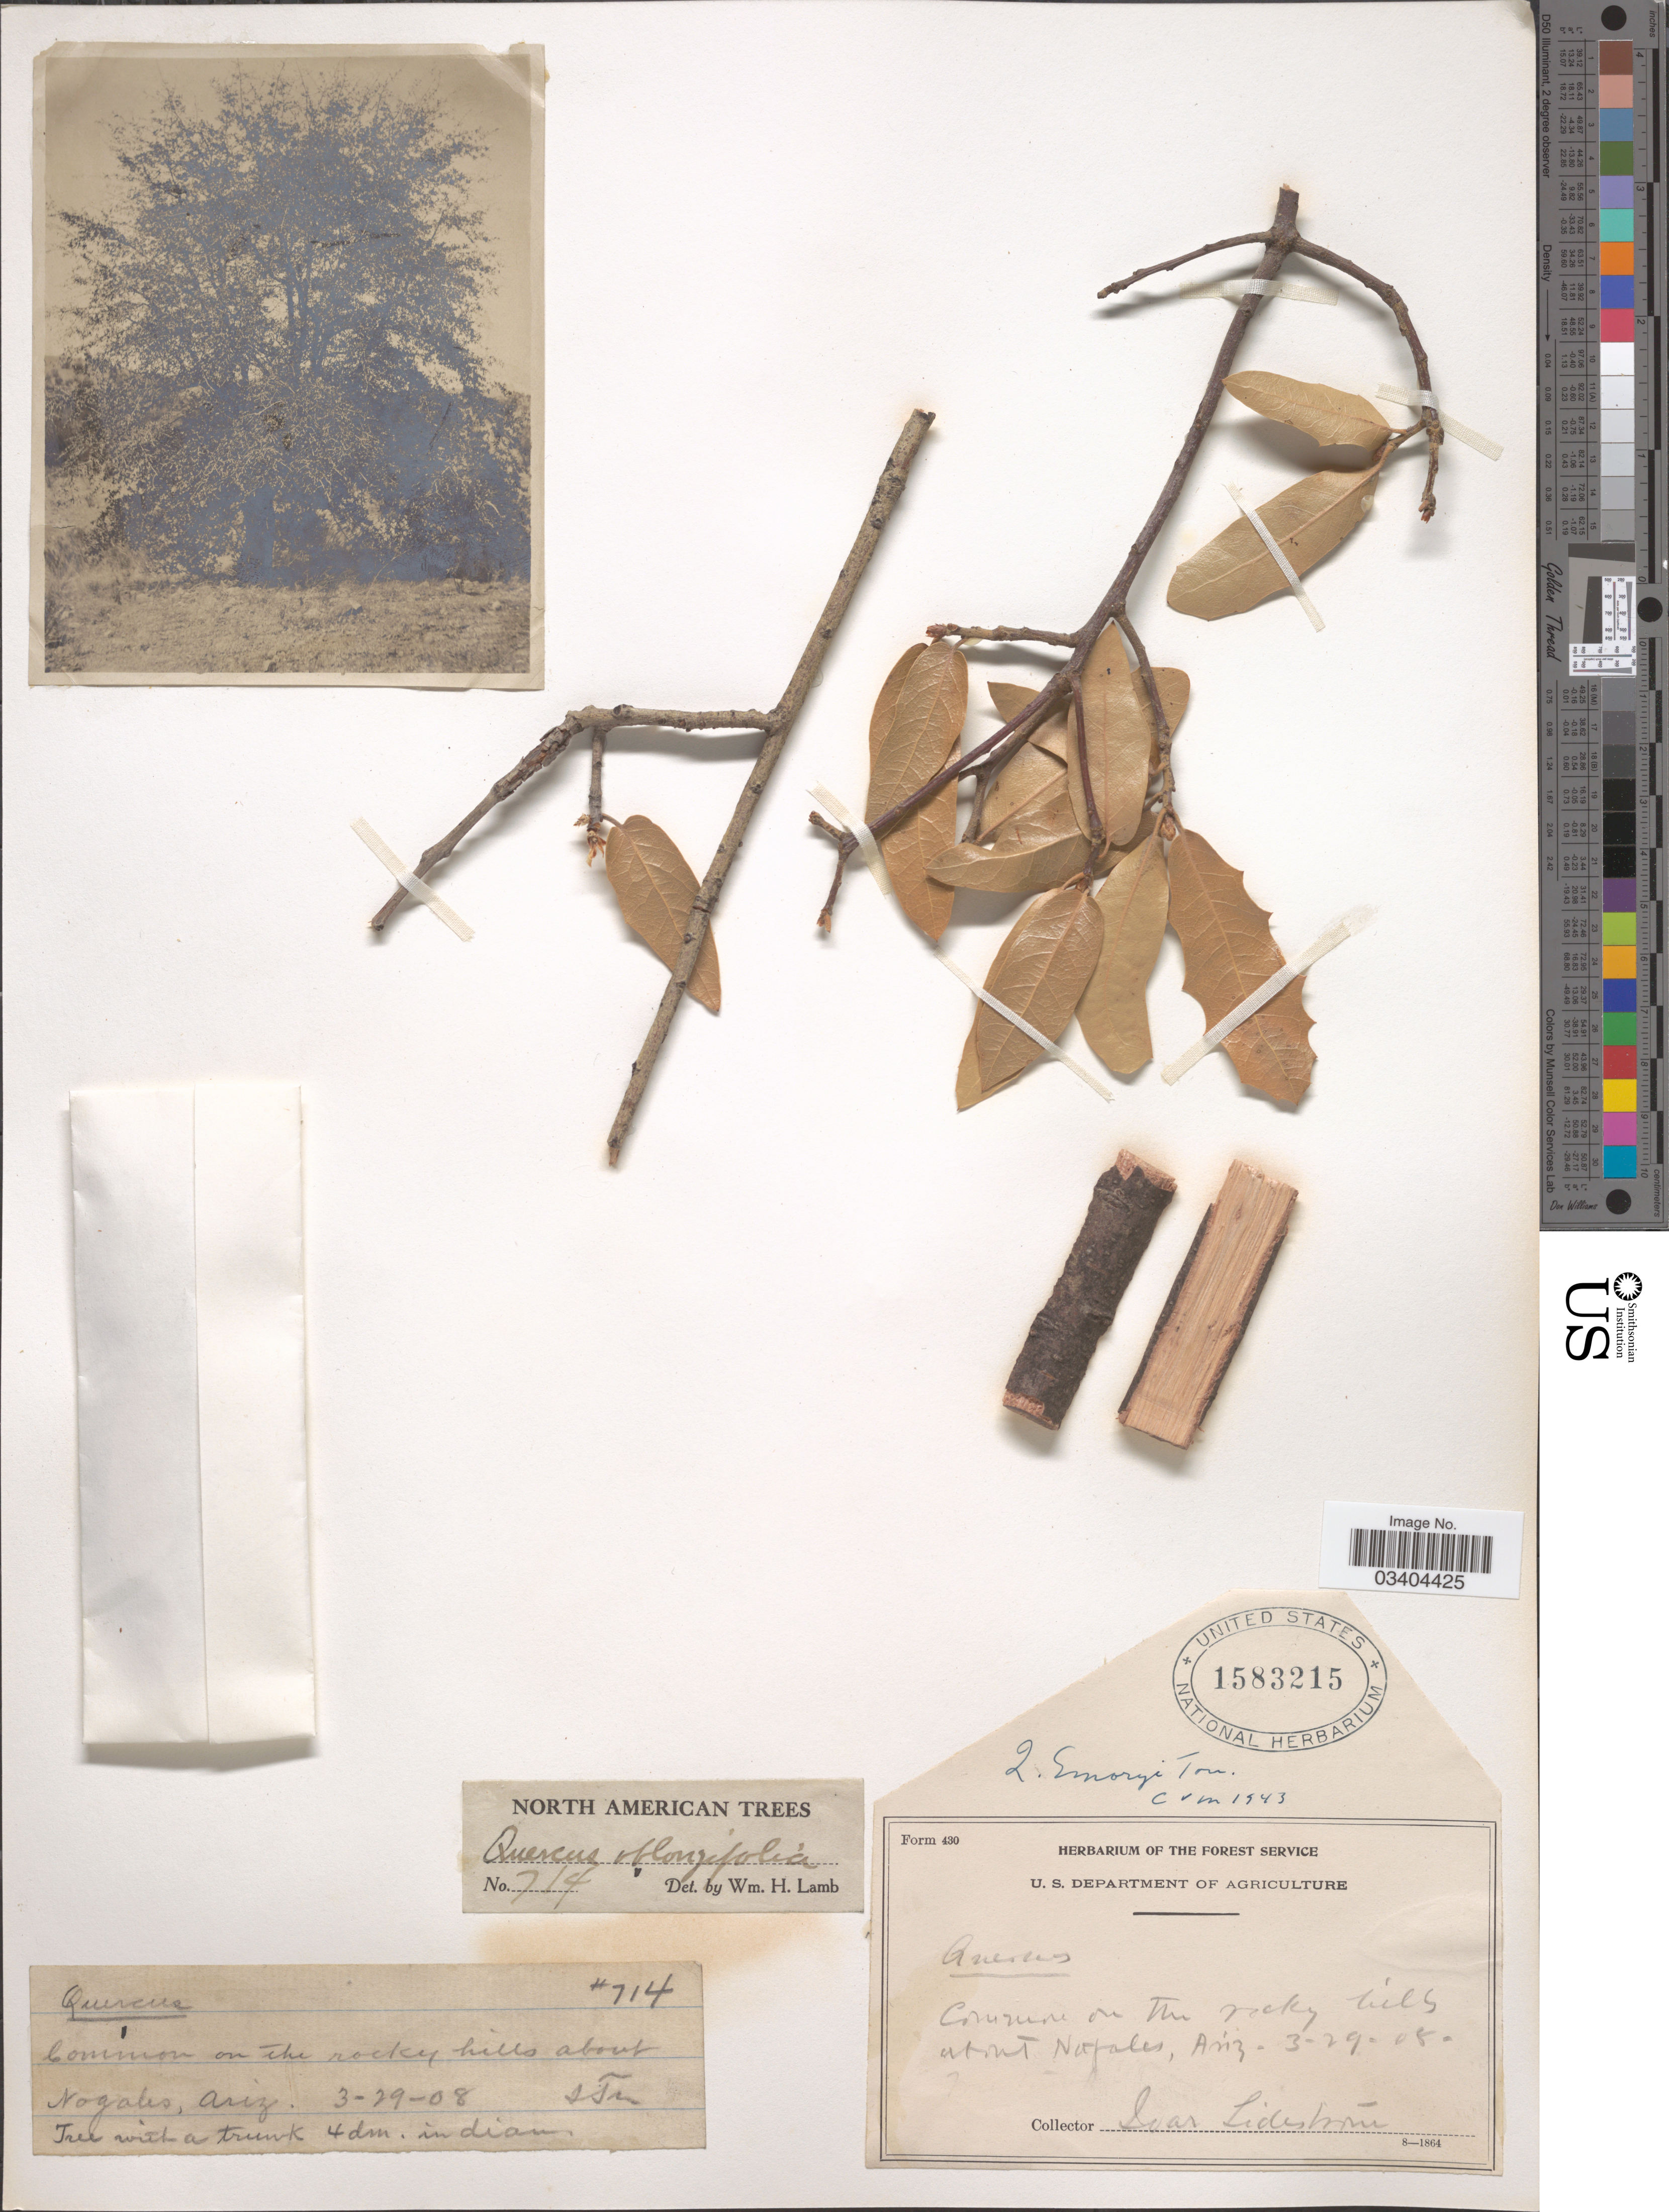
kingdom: Plantae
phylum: Tracheophyta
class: Magnoliopsida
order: Fagales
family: Fagaceae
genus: Quercus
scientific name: Quercus emoryi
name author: Torr. in Emory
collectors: I. F. Tidestrom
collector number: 714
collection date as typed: Transcribed d/m/y: 29/3/8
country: United States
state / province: Arizona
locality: Common on the rocky hills about Nogales.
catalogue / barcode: US 1583215